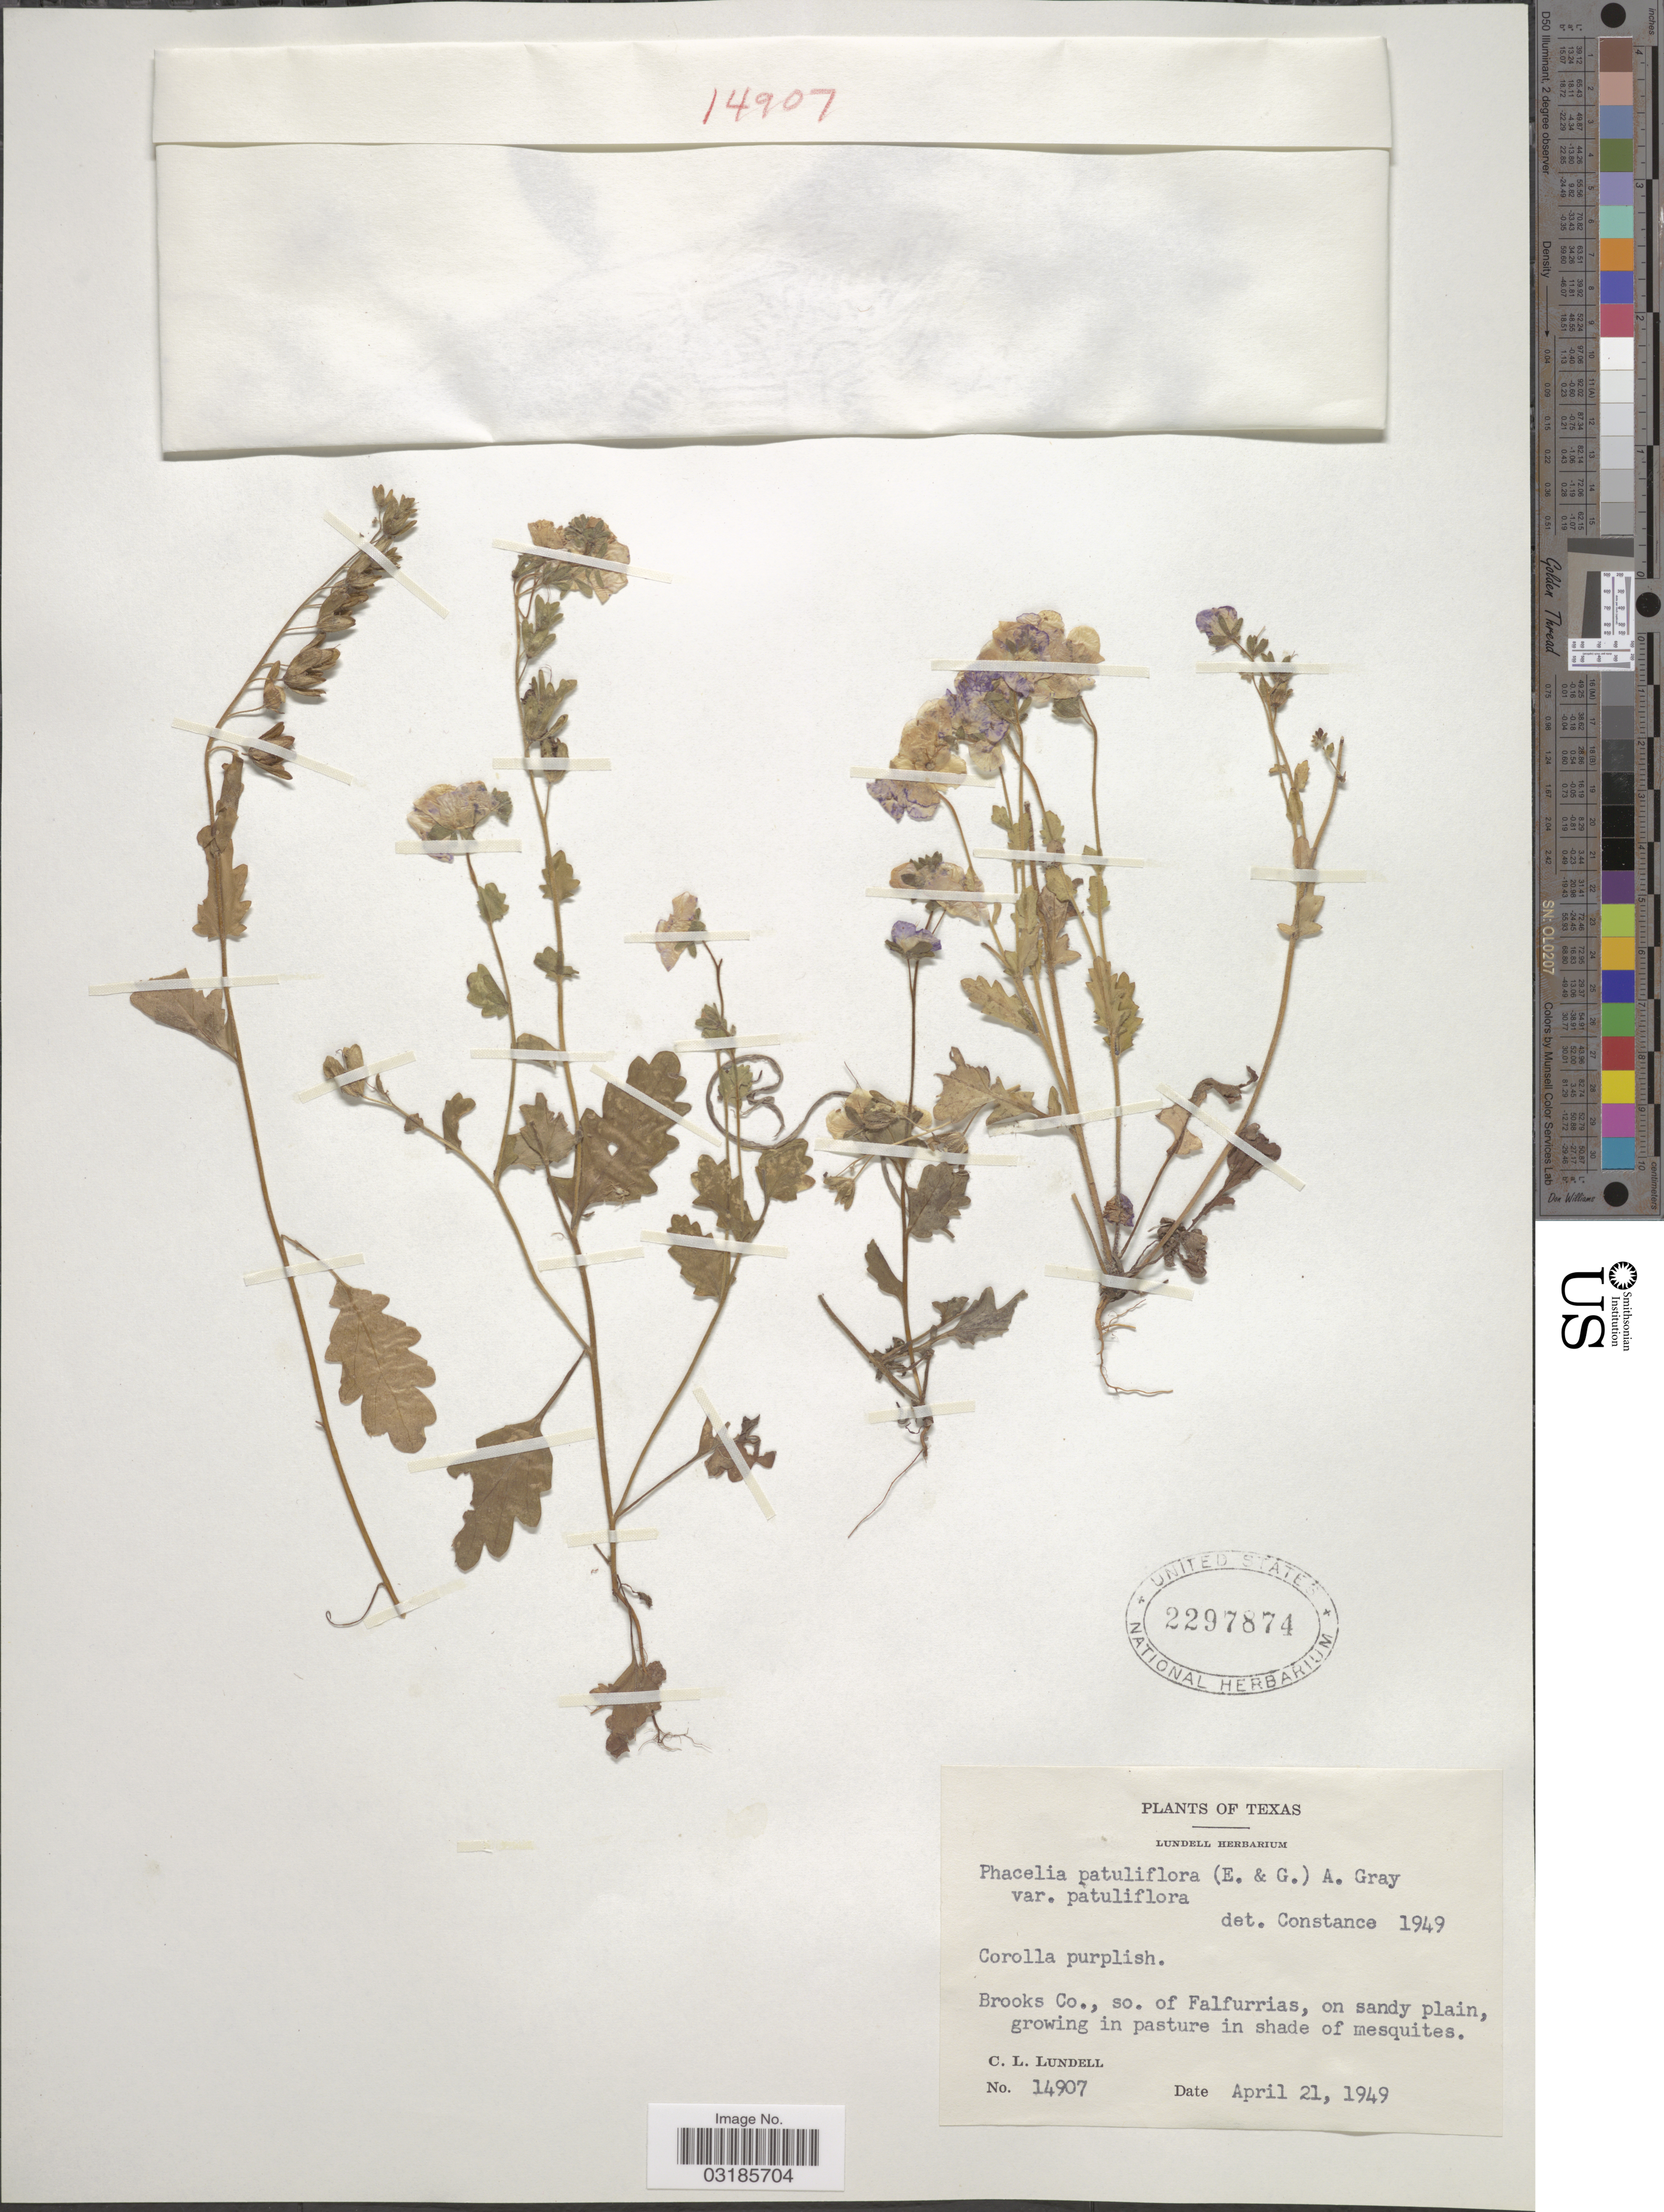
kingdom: Plantae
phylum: Tracheophyta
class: Magnoliopsida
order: Boraginales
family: Hydrophyllaceae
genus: Phacelia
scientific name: Phacelia patuliflora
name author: (Engelm. & A. Gray) A. Gray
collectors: C. L. Lundell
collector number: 14907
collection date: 1949-04-21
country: United States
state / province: Texas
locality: Brooks Co., of Falfurrias.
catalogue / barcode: US 2297874